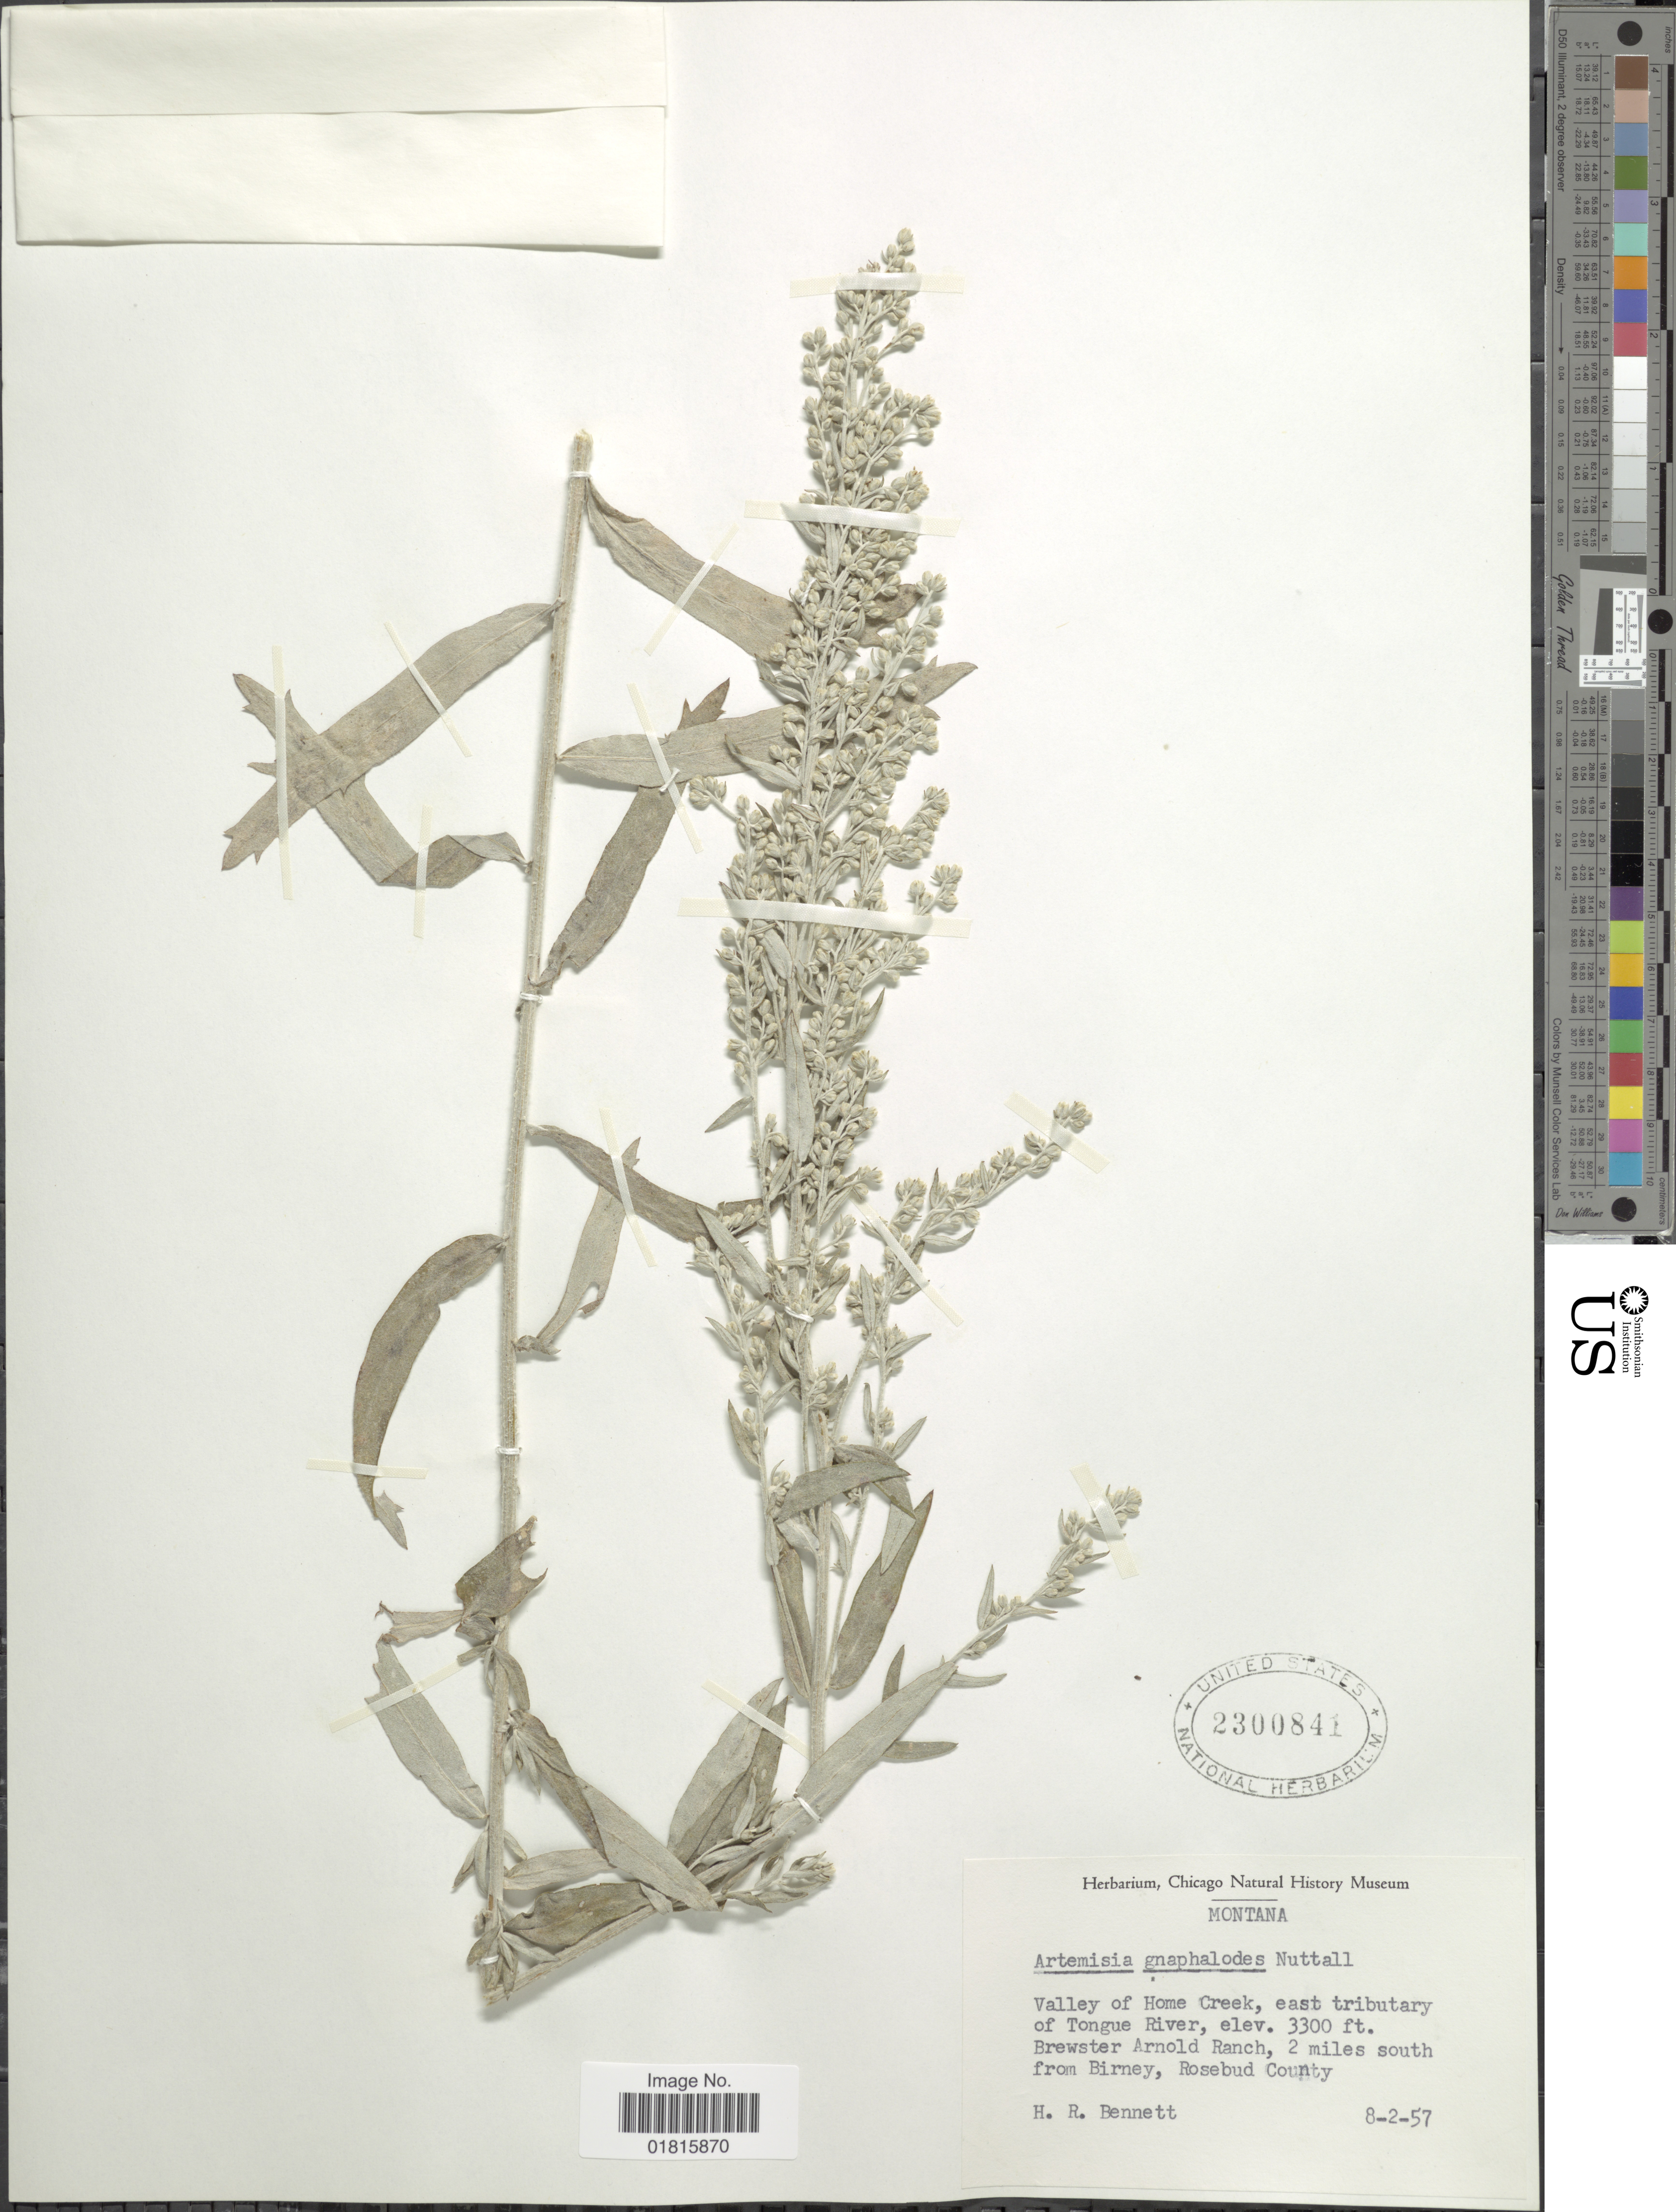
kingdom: Plantae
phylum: Tracheophyta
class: Magnoliopsida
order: Asterales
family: Asteraceae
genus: Artemisia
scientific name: Artemisia gnaphaloides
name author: Nutt.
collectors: H. R. Bennett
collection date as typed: Transcribed d/m/y: 2/8/57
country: United States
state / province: Montana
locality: Valley of Home Creek, east tributary of Tongue River, Brewster Arnold Ranch, 2 miles south from Birney, Rosebud County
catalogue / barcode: US 2300841